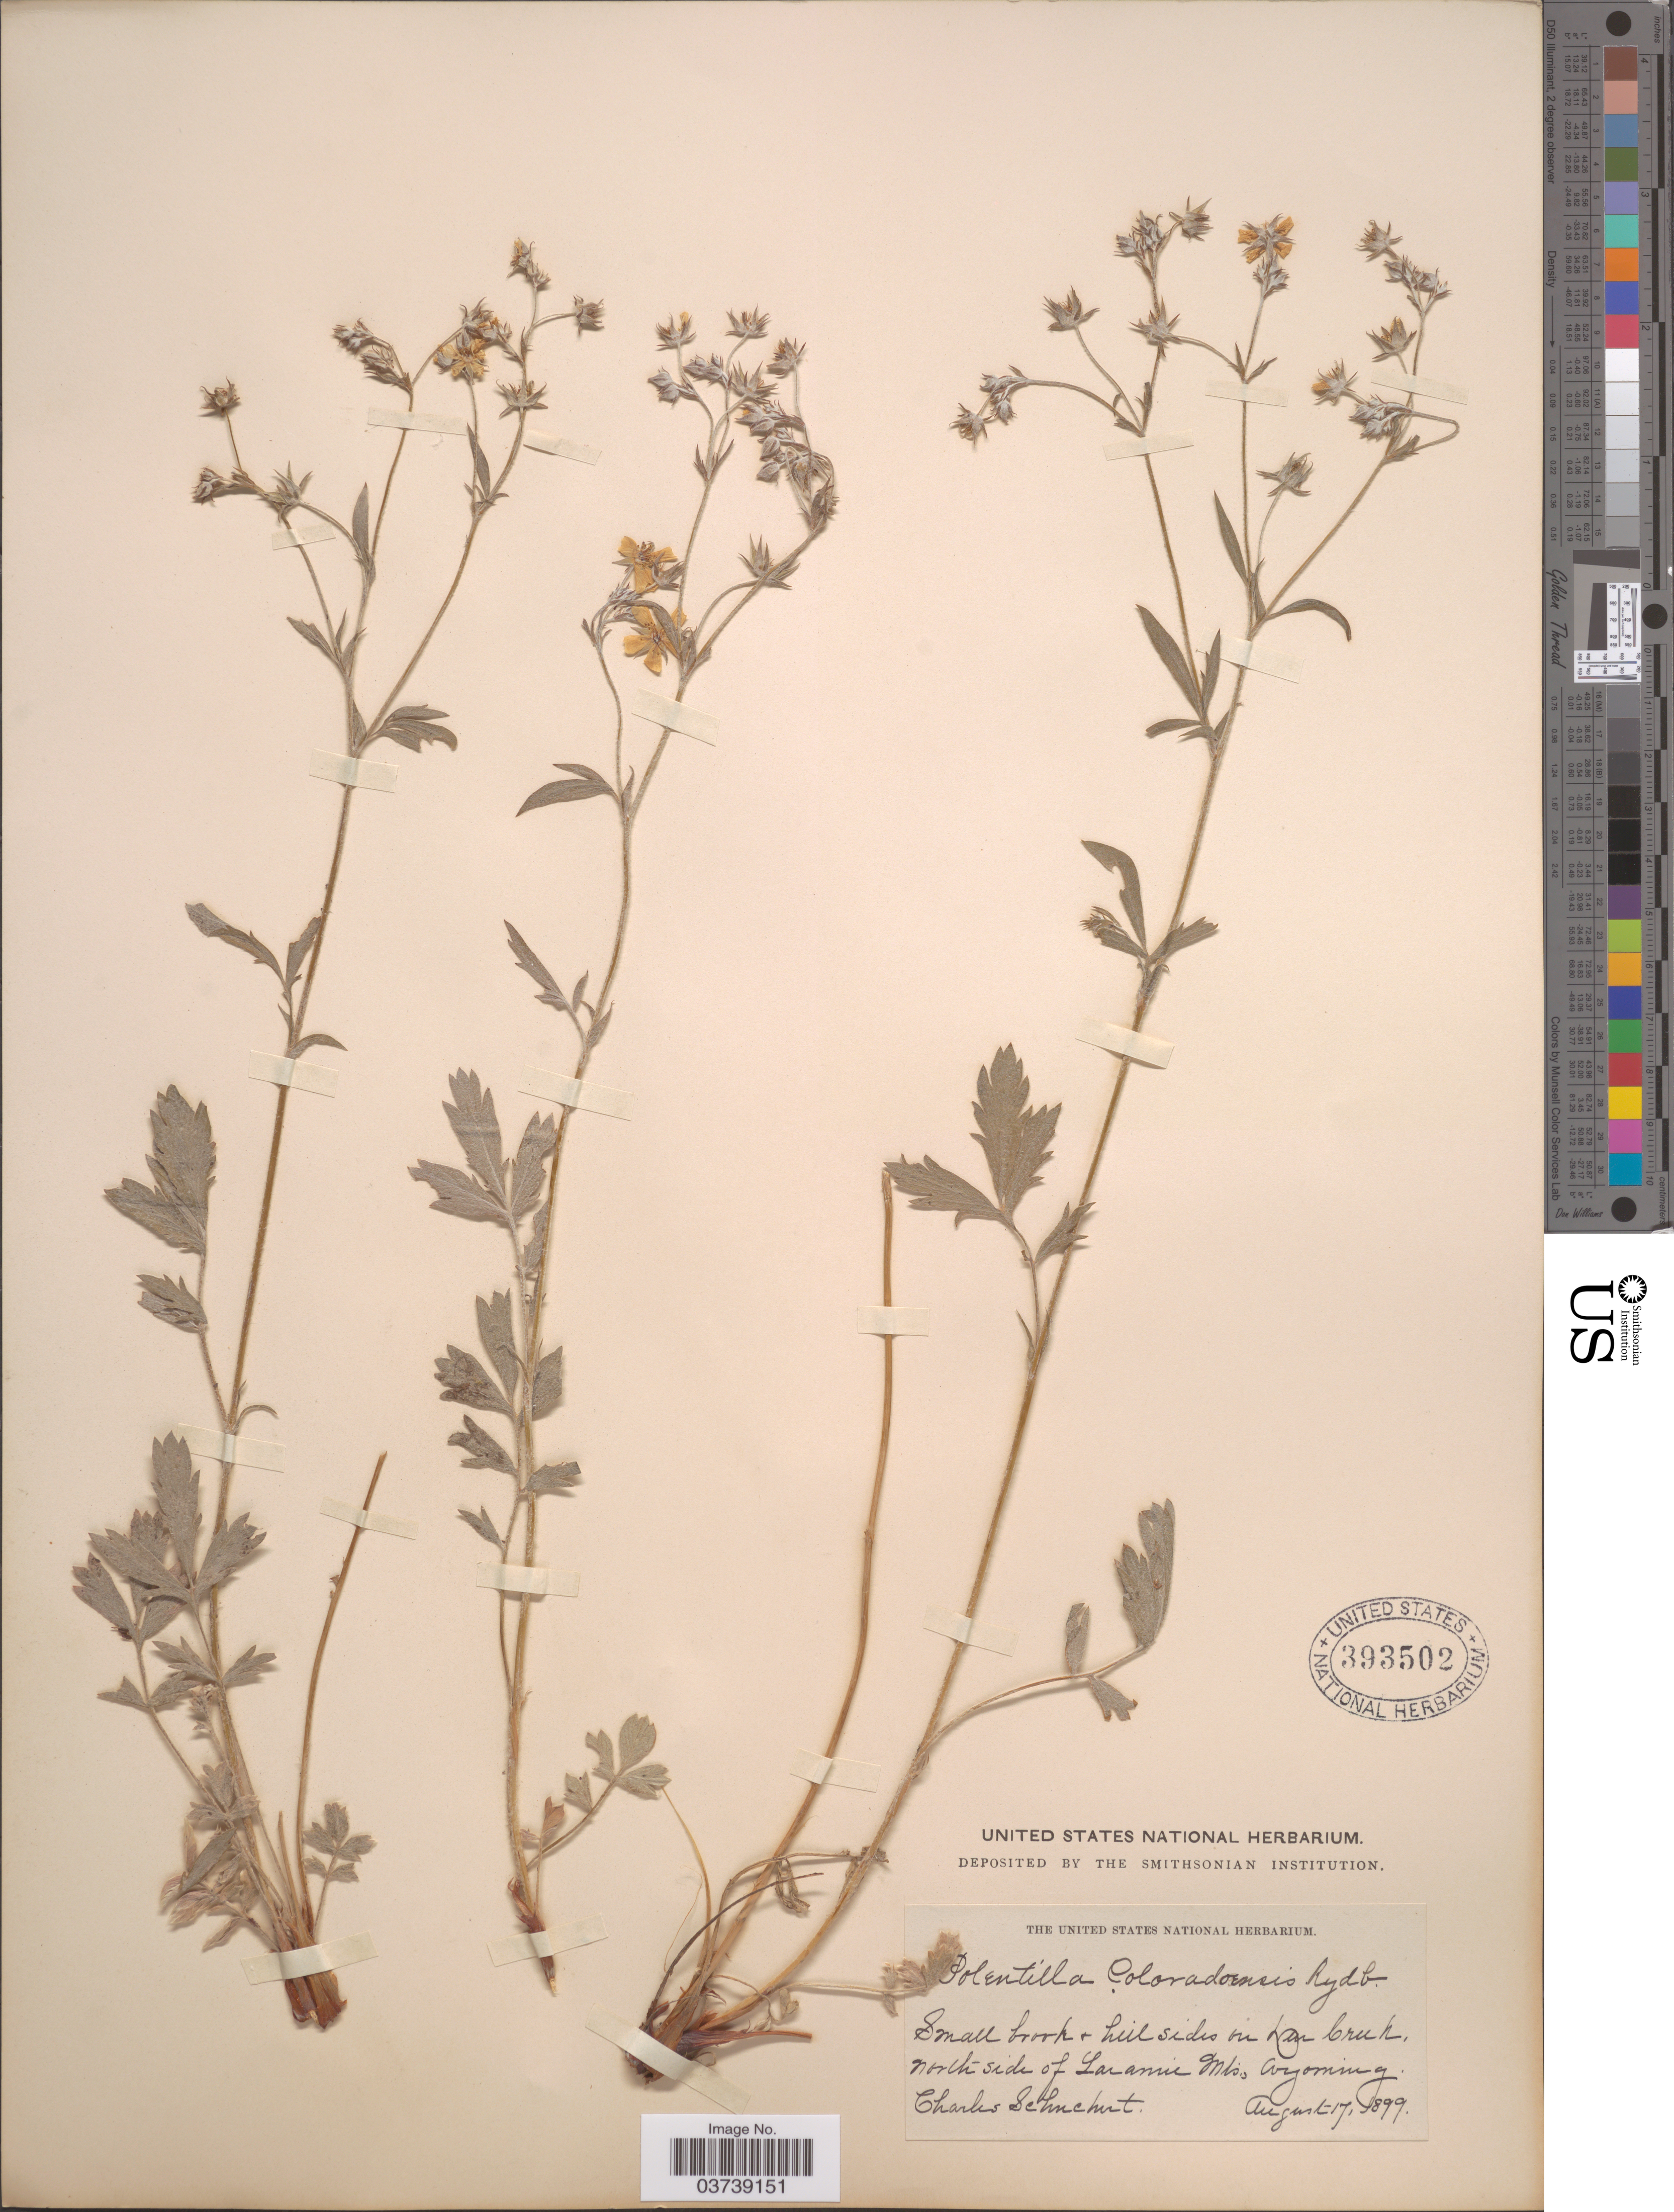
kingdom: Plantae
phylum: Tracheophyta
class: Magnoliopsida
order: Rosales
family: Rosaceae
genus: Potentilla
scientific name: Potentilla effusa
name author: Douglas ex Lehm.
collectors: C. Schuchert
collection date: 1899-08-17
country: United States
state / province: Wyoming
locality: Small brook & hill sides on Dear Creek, north side of Laramie Mts.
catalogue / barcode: US 393502